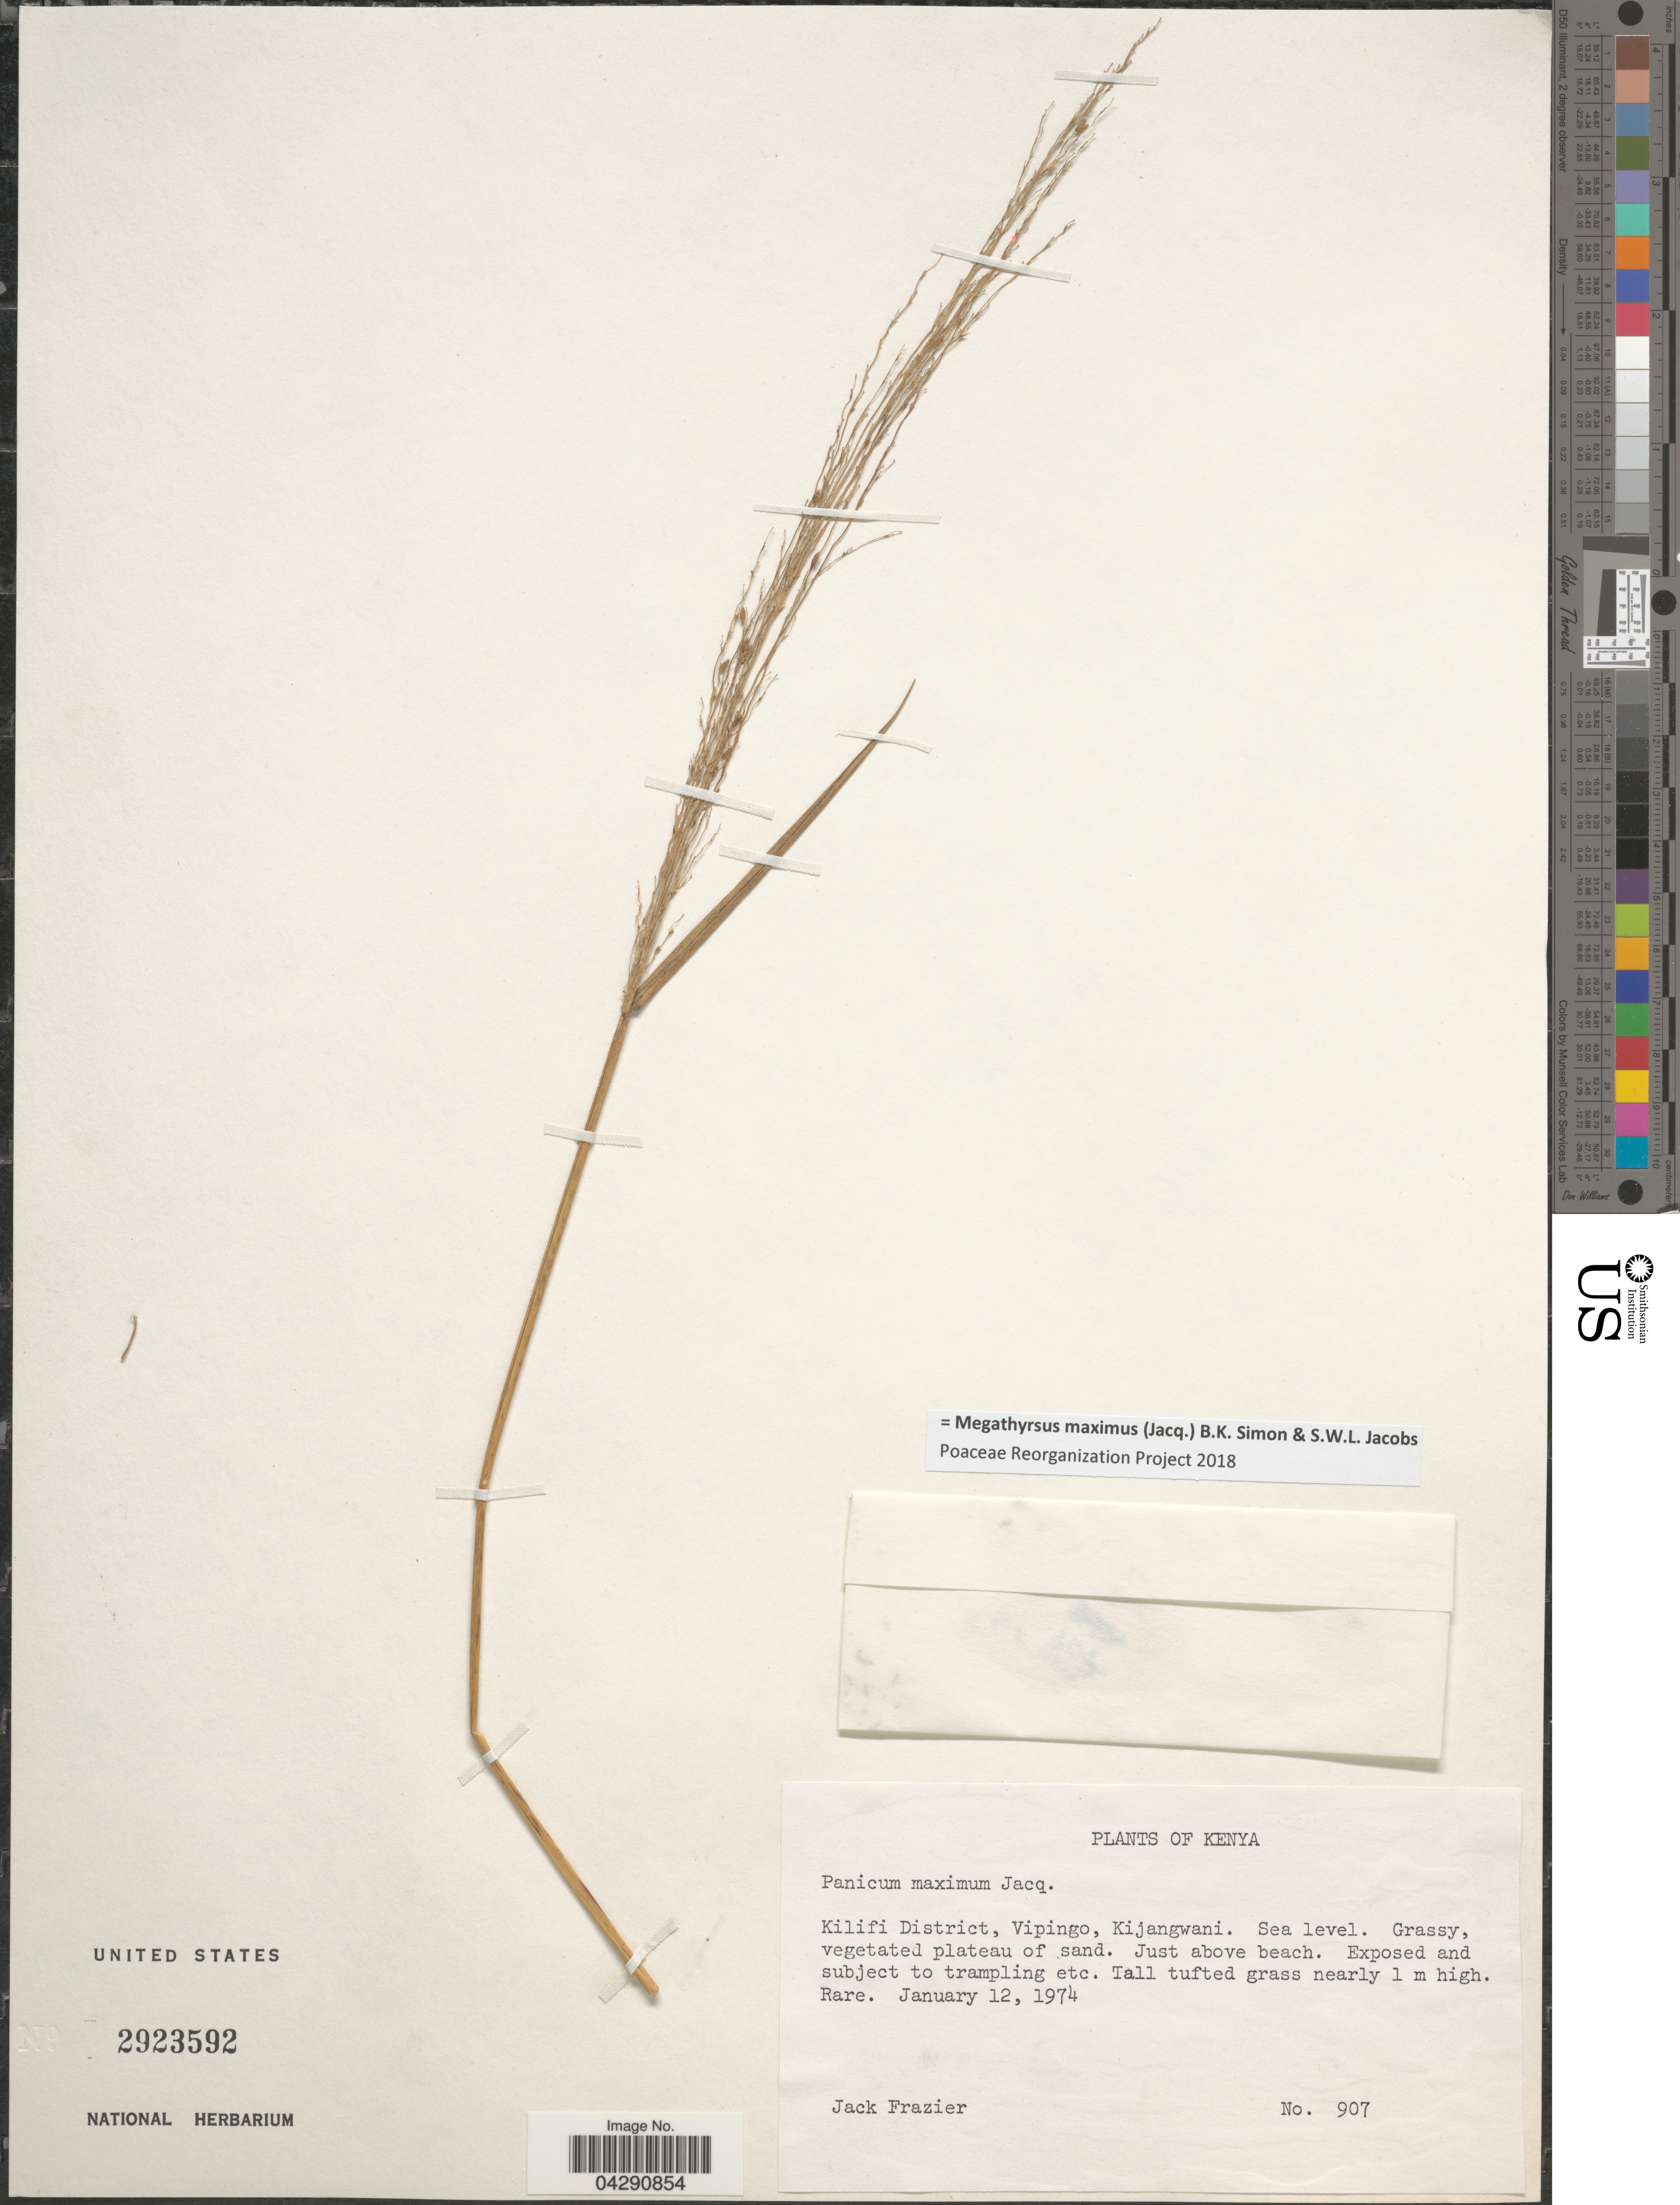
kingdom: Plantae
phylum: Tracheophyta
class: Liliopsida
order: Poales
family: Poaceae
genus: Megathyrsus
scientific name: Megathyrsus maximus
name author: (Jacq.) B.K. Simon & S.W.L. Jacobs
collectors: J. Frazier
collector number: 907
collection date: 1974-01-12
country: Kenya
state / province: Kilifi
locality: Kilifi District, Vipingo, Kijangwani.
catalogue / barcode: US 2923592